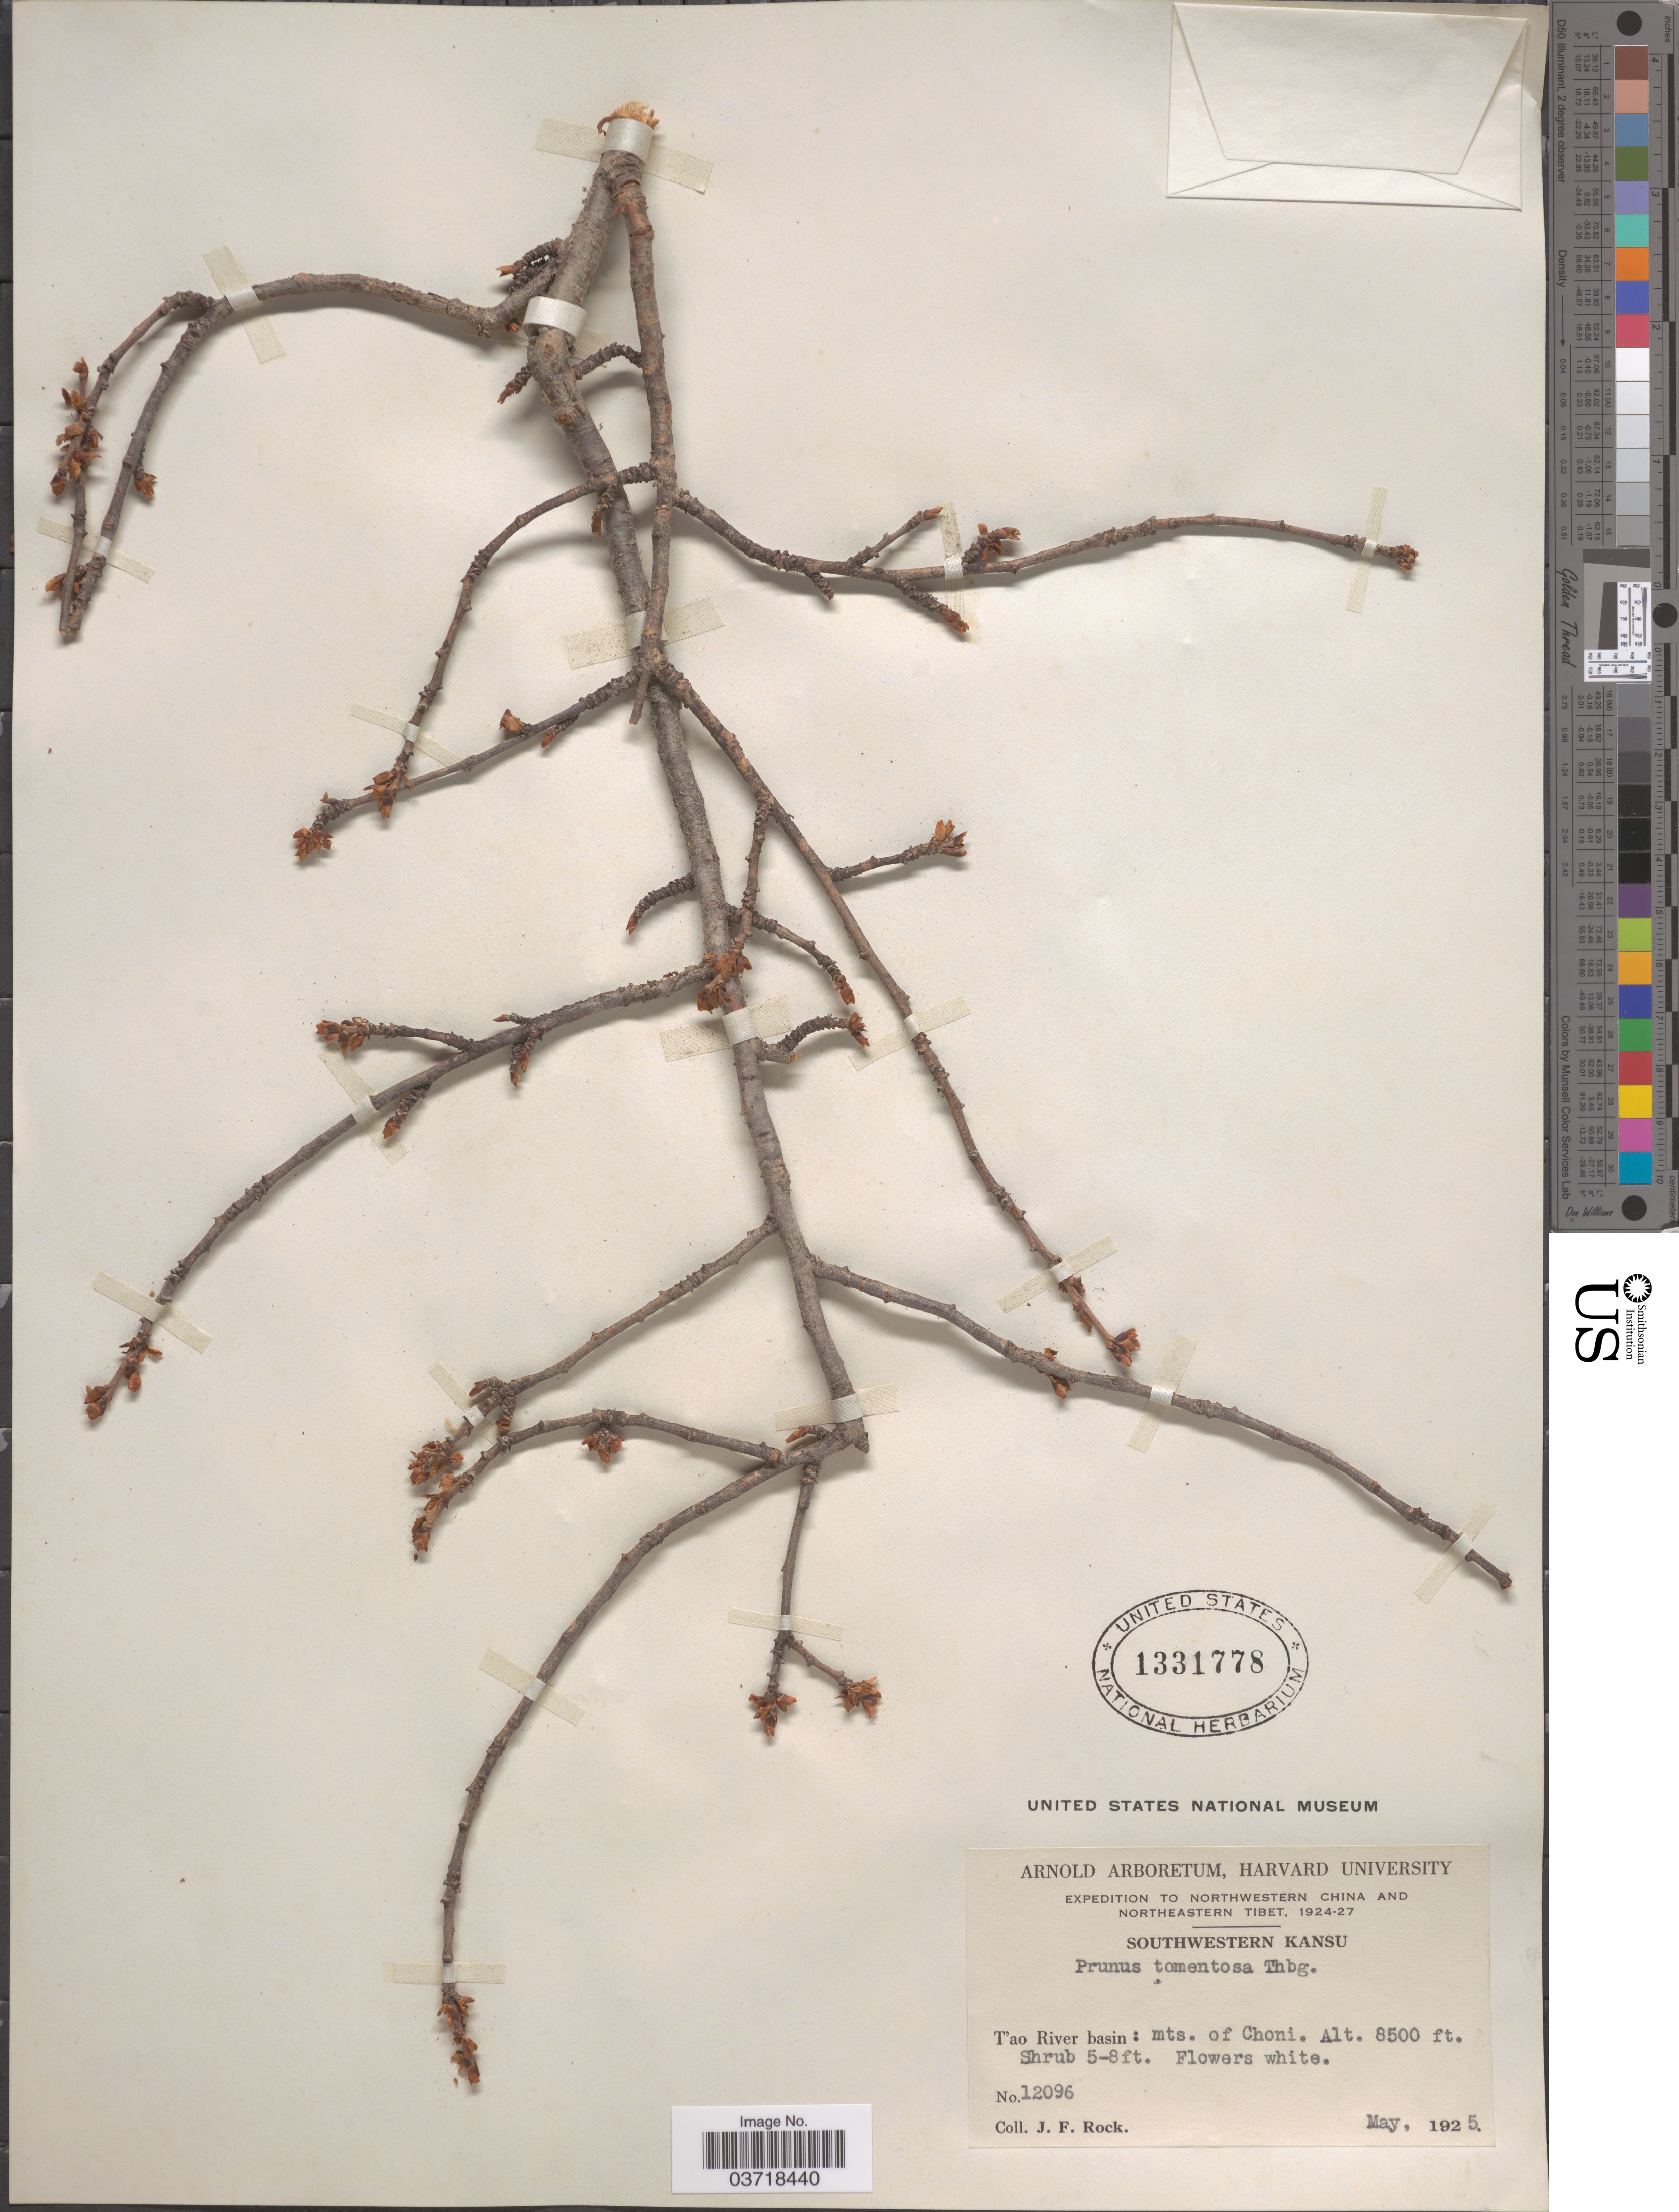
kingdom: Plantae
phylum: Tracheophyta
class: Magnoliopsida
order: Rosales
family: Rosaceae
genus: Prunus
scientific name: Prunus tomentosa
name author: Thunb.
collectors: J. Rock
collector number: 12096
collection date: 1925-05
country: China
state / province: Gansu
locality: Northwestern China. Southwestern Kansu. T'ao River basin: Mts. of Choni.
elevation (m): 2591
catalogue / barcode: US 1331778